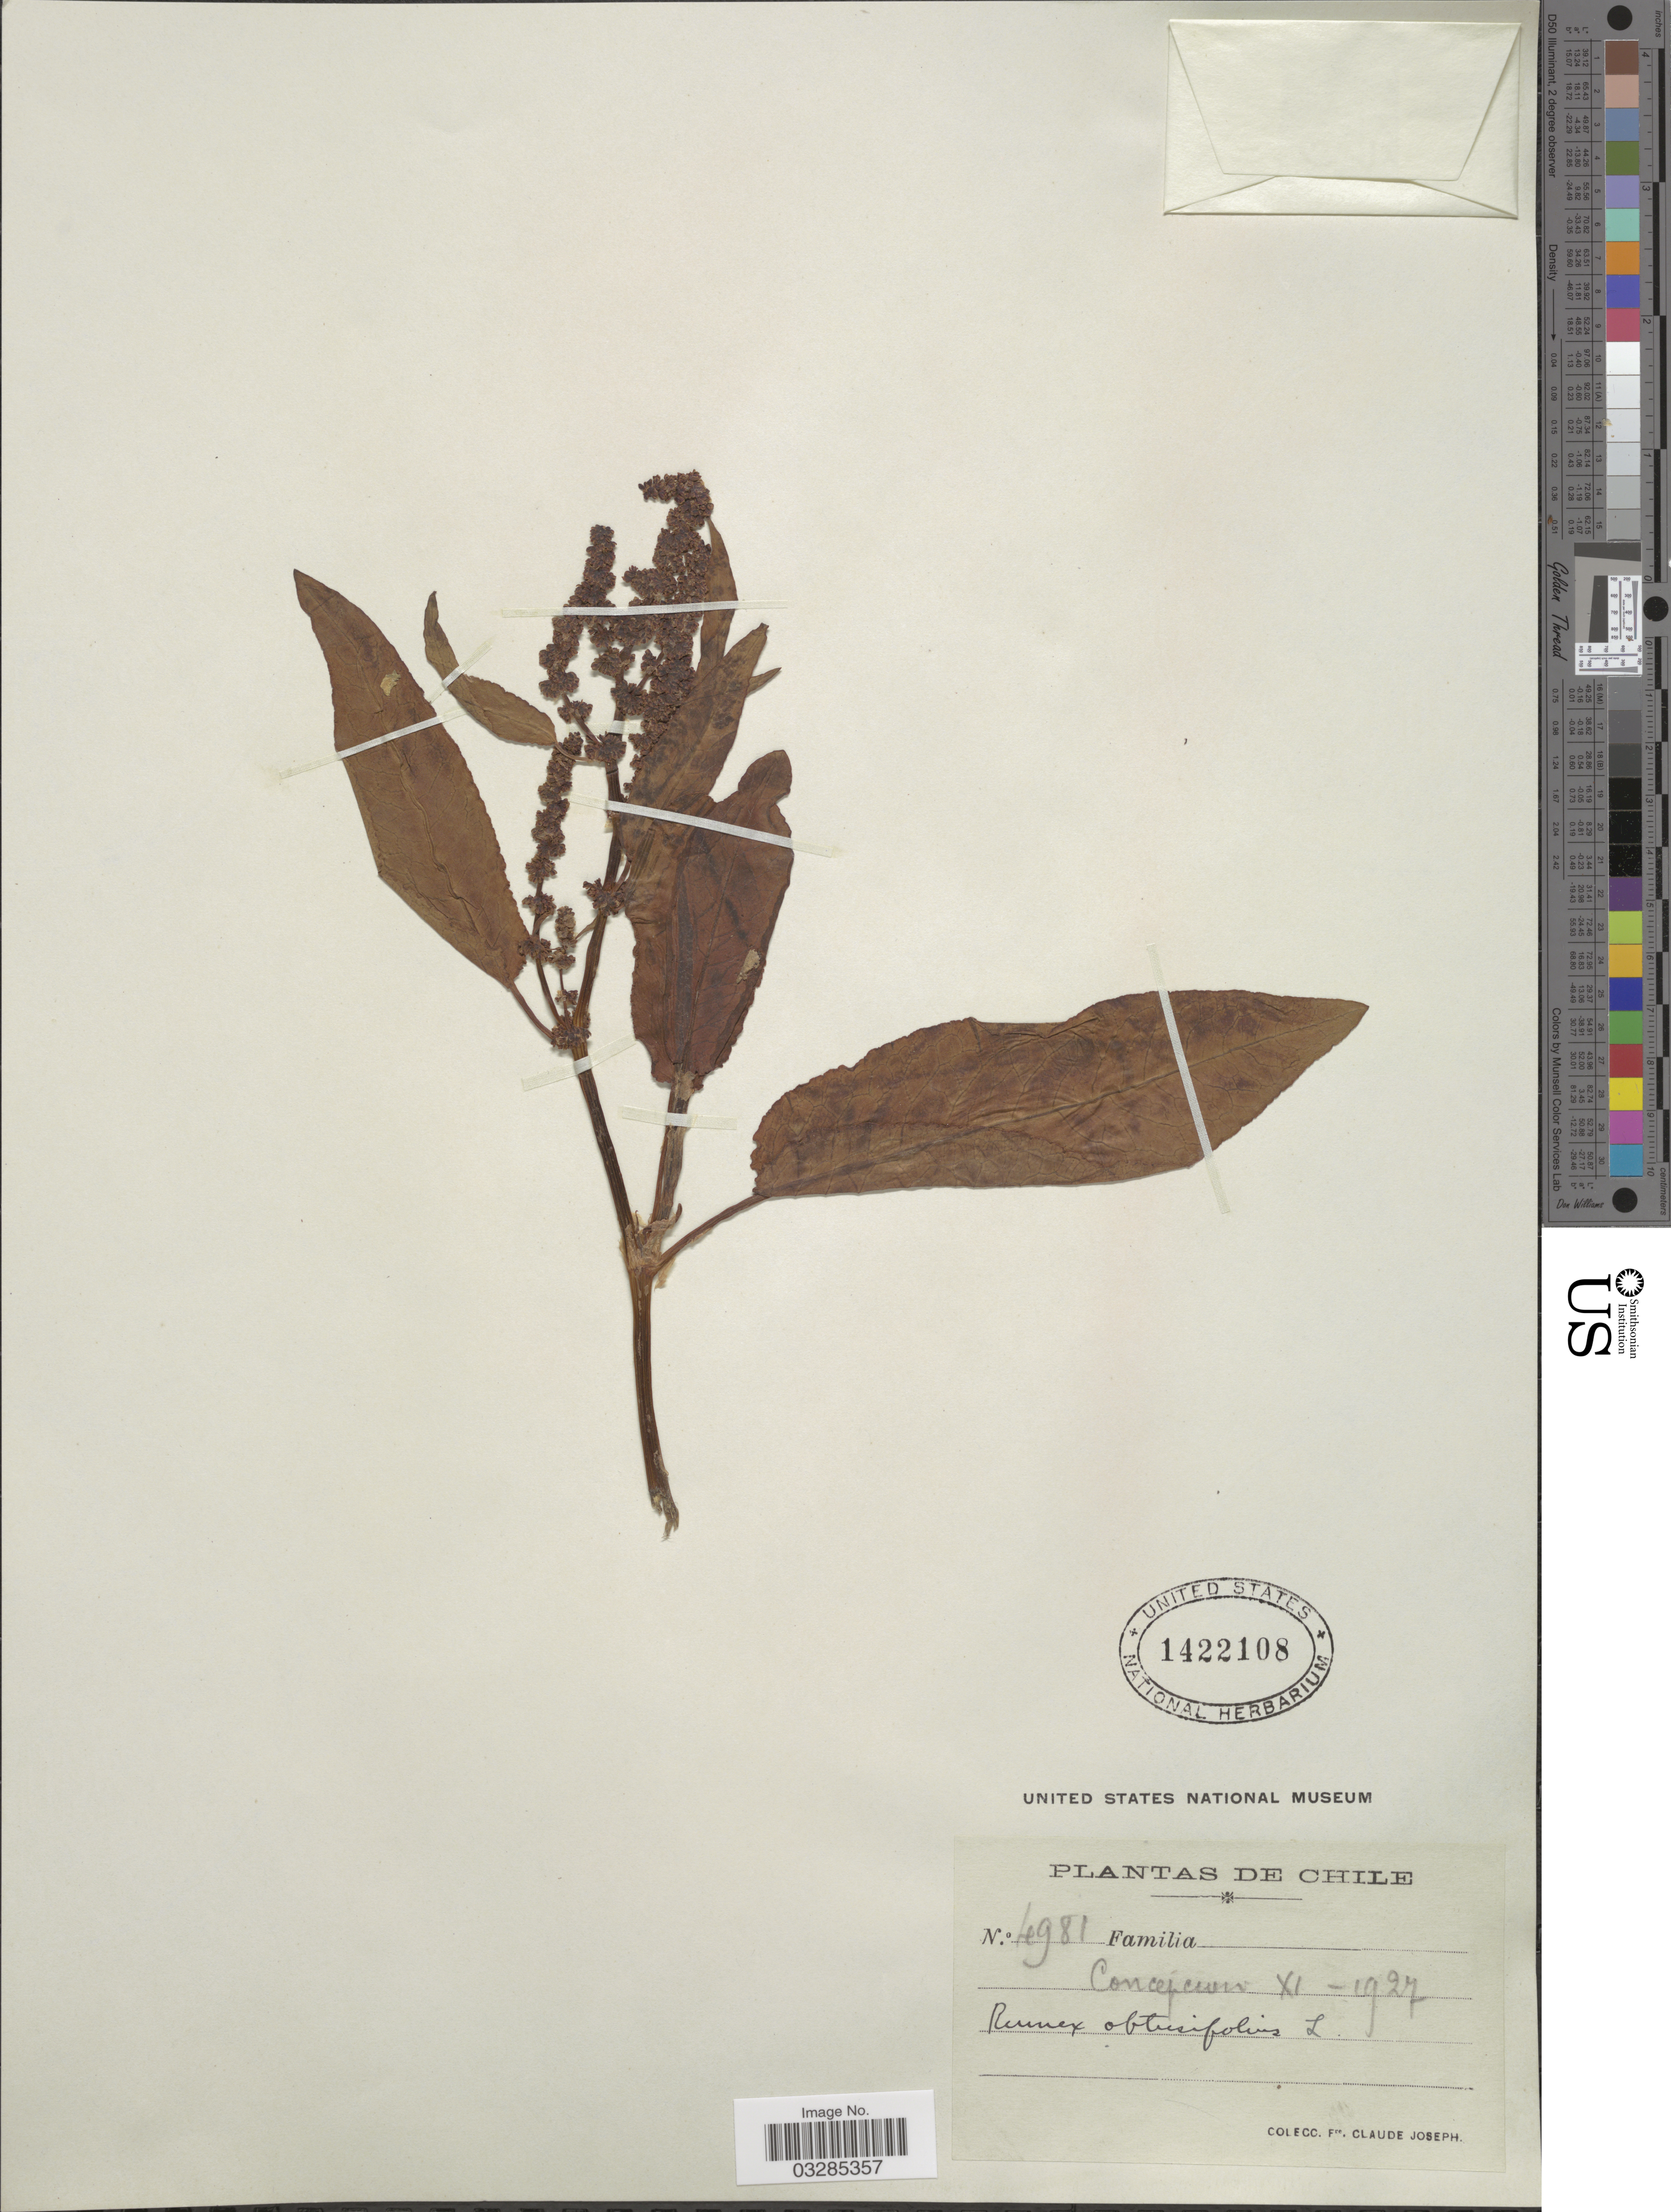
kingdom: Plantae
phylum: Tracheophyta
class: Magnoliopsida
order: Caryophyllales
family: Polygonaceae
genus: Rumex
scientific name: Rumex obtusifolius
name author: L.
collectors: Bro. Claude-Joseph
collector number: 4981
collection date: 1927-11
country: Chile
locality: Concepcion.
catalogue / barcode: US 1422108